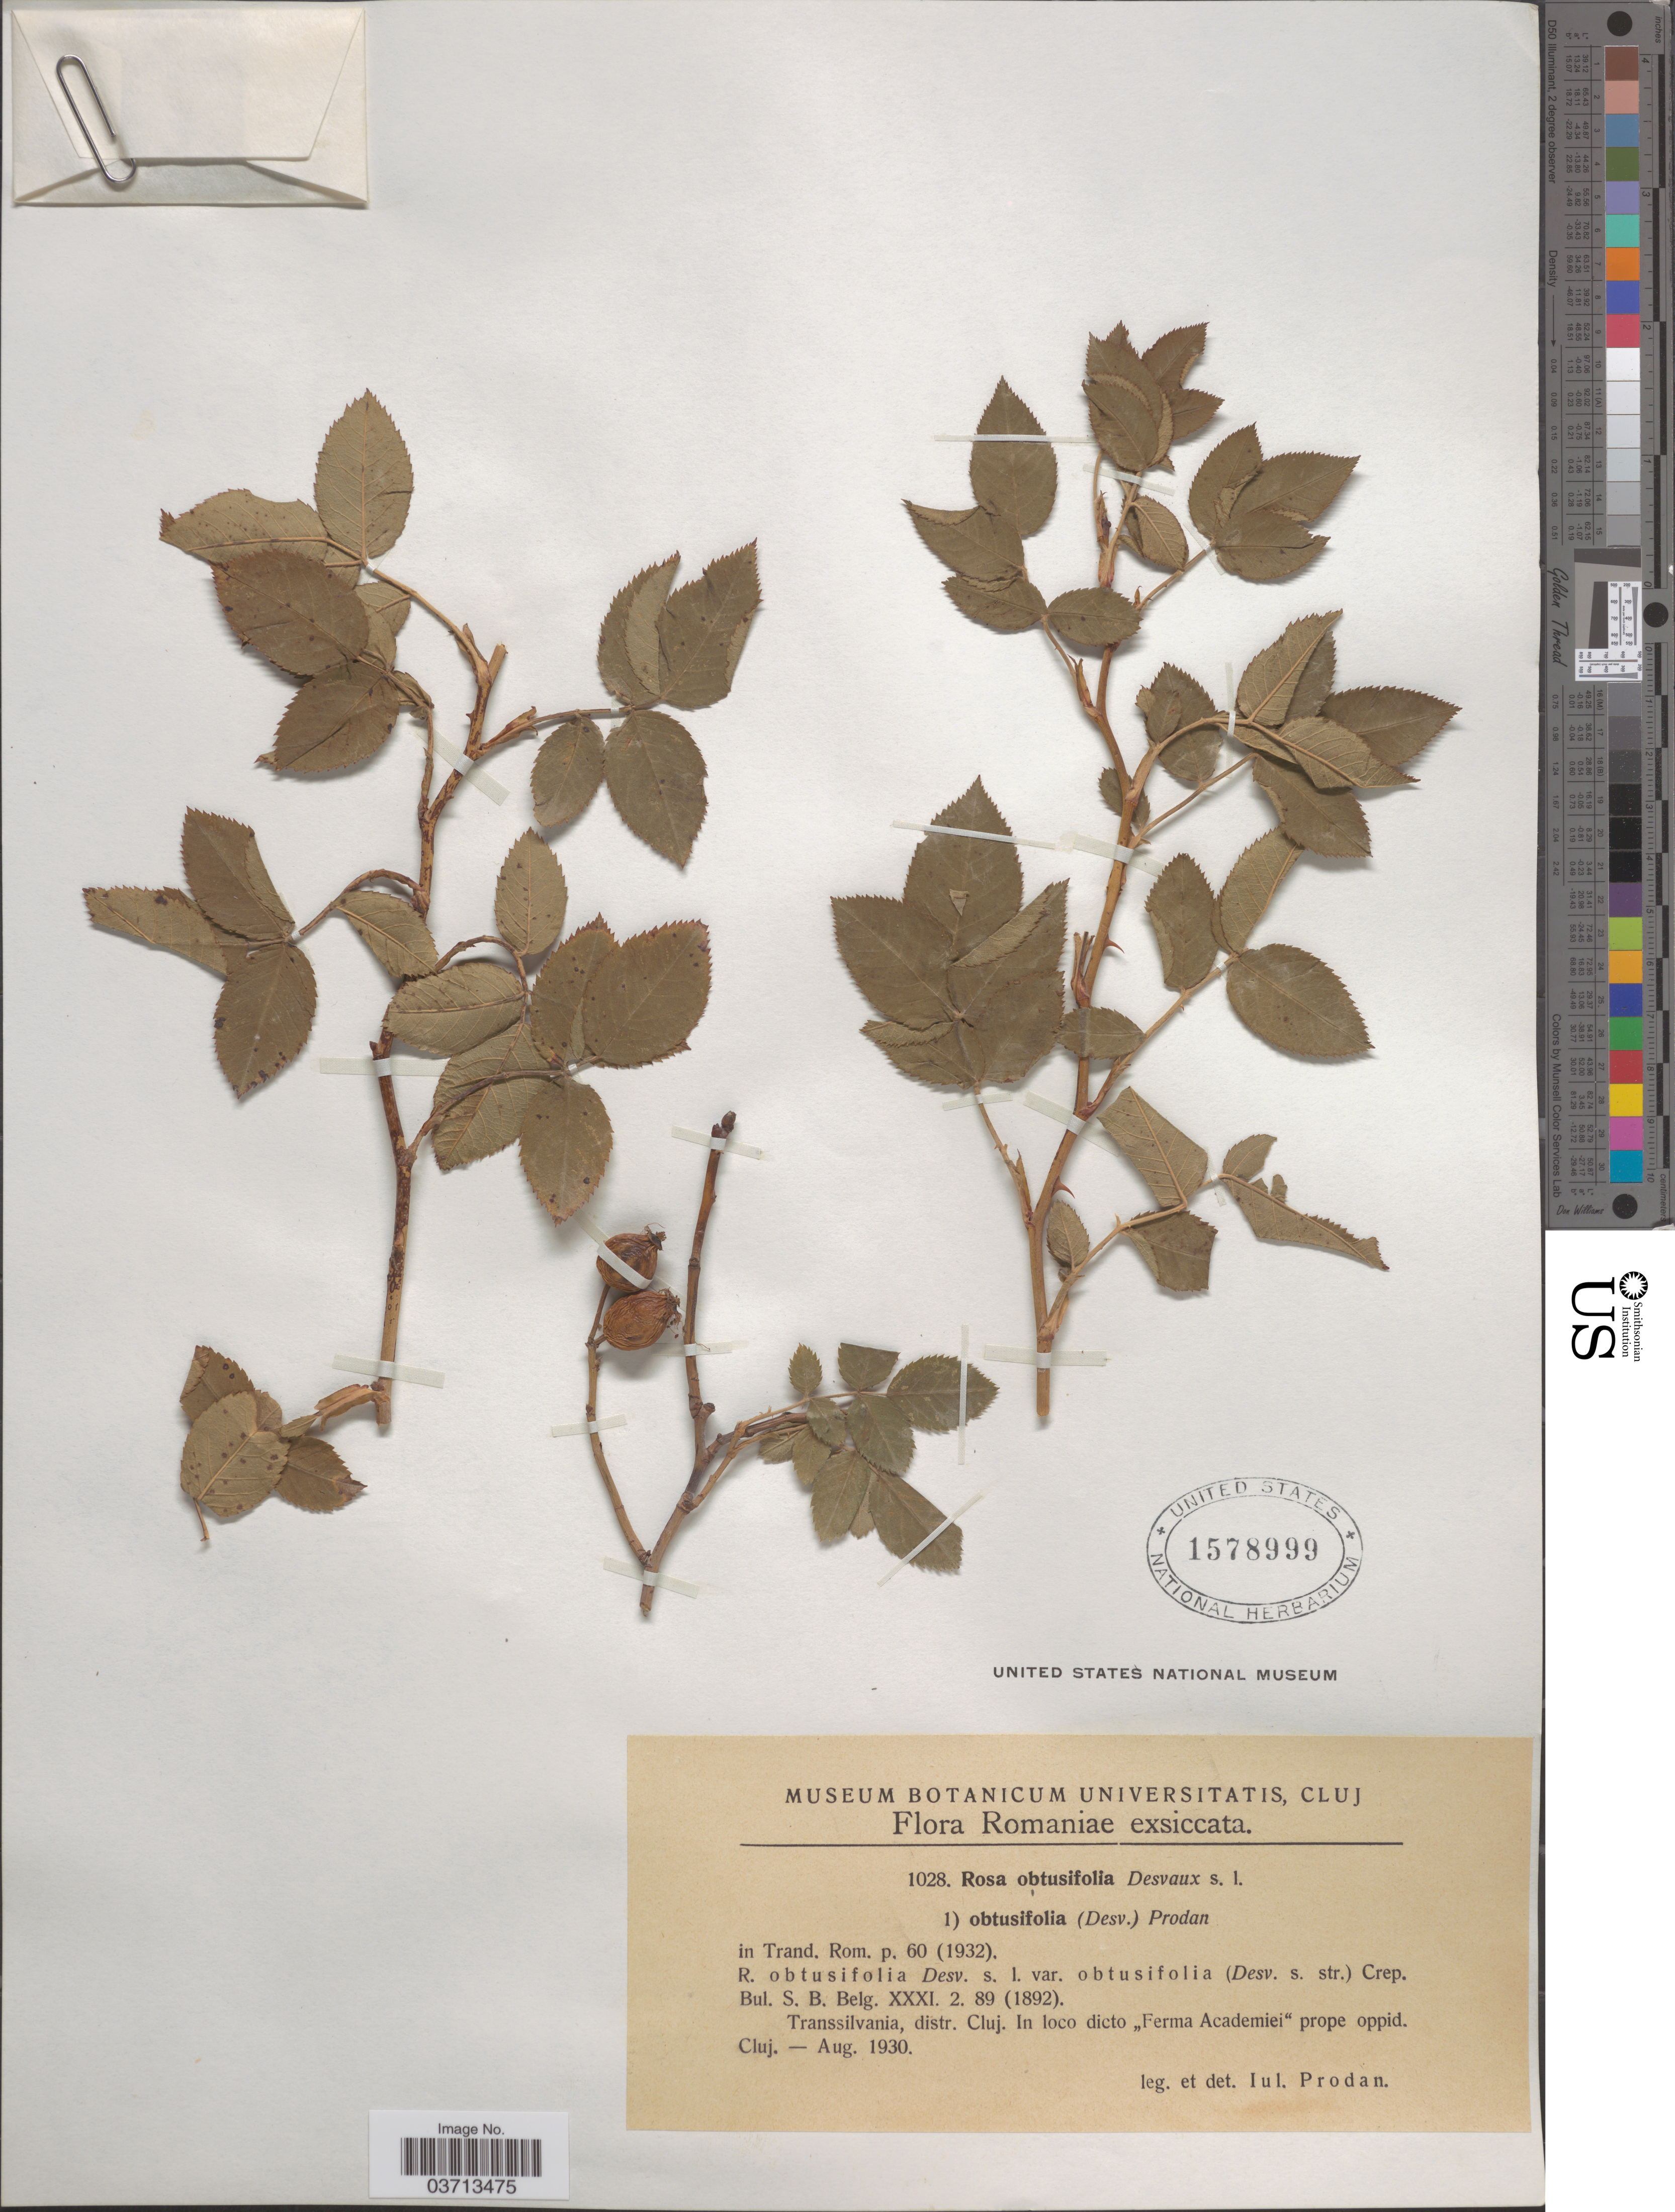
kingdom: Plantae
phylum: Tracheophyta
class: Magnoliopsida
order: Rosales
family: Rosaceae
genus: Rosa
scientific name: Rosa obtusifolia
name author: Desv.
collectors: J. Prodan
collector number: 1028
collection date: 1930-08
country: Romania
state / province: Cluj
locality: Transsilvania, distr. Cluj. In loco dicto "Ferma Academiei" prope oppid. Cluj.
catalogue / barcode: US 1578999